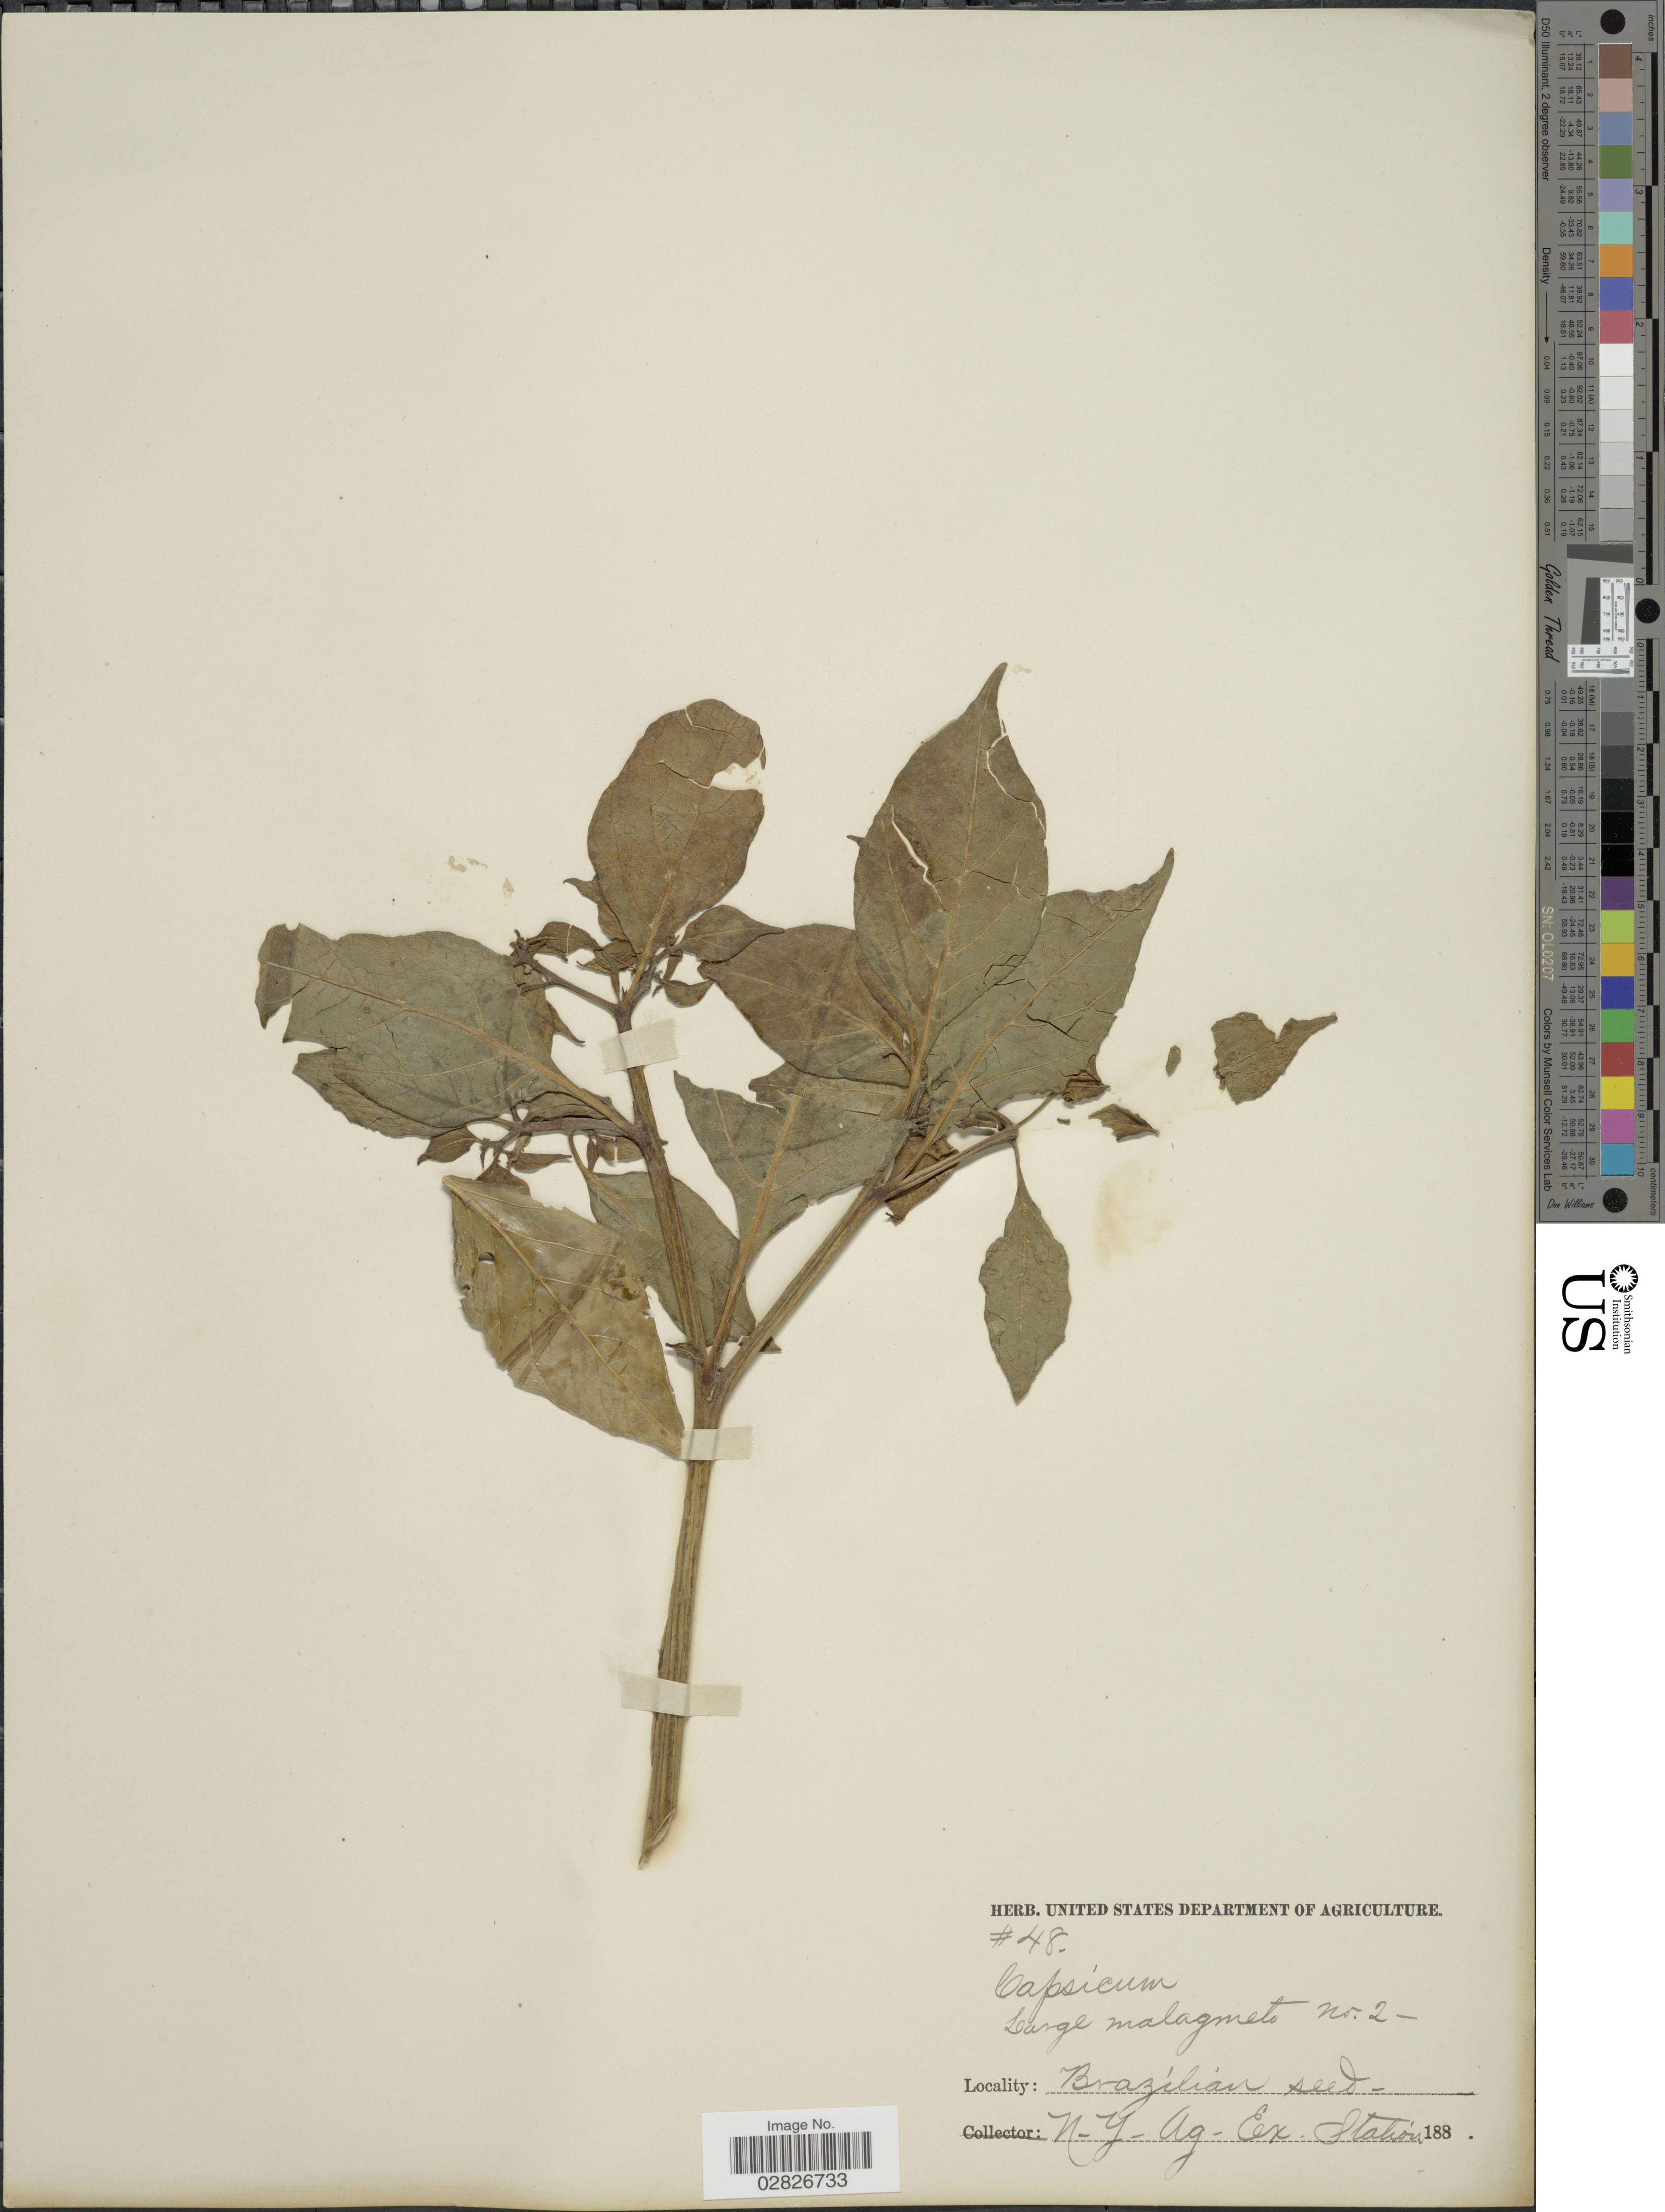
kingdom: Plantae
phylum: Tracheophyta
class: Magnoliopsida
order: Solanales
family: Solanaceae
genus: Capsicum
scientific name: Capsicum sp.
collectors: Facchini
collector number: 48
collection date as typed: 188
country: United States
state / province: New York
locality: N.Y-Ag-Ex-Station.